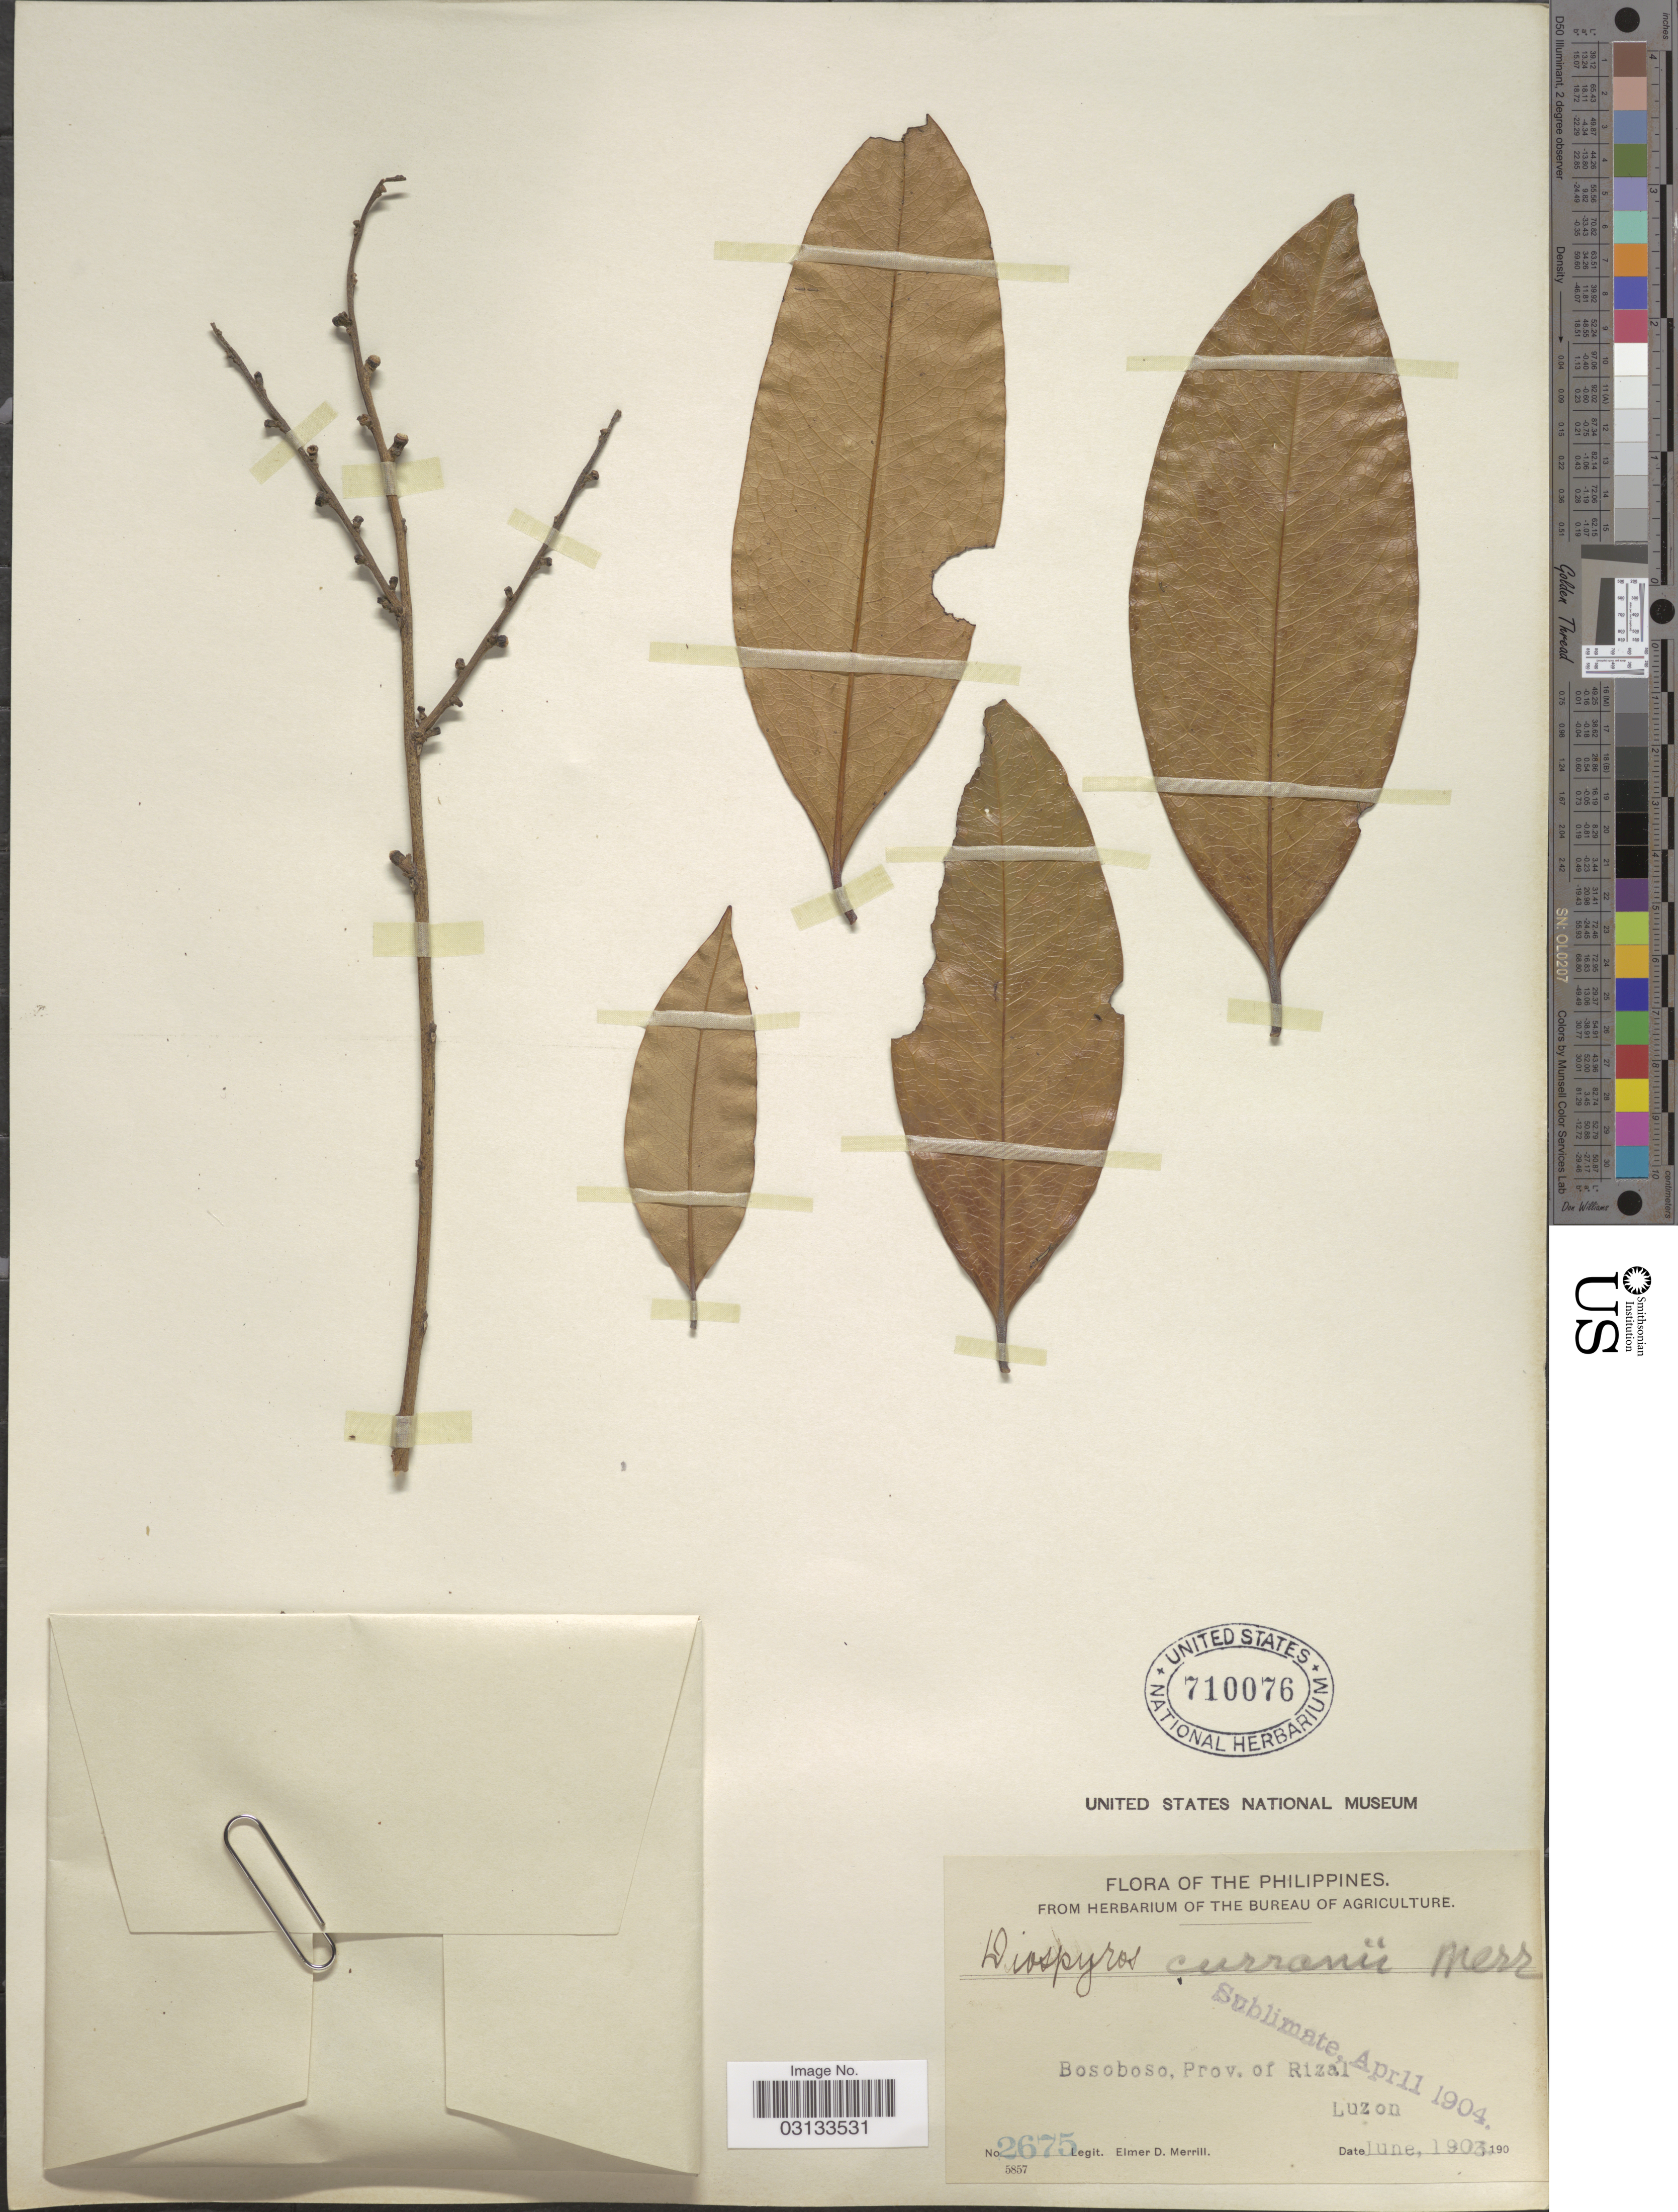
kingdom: Plantae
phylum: Tracheophyta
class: Magnoliopsida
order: Ericales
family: Ebenaceae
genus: Diospyros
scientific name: Diospyros curranii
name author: Merr.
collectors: E. D. Merrill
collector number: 2675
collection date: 1903-06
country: Philippines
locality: Bosoboso, Prov. of Rizal, Luzon.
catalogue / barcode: US 710076